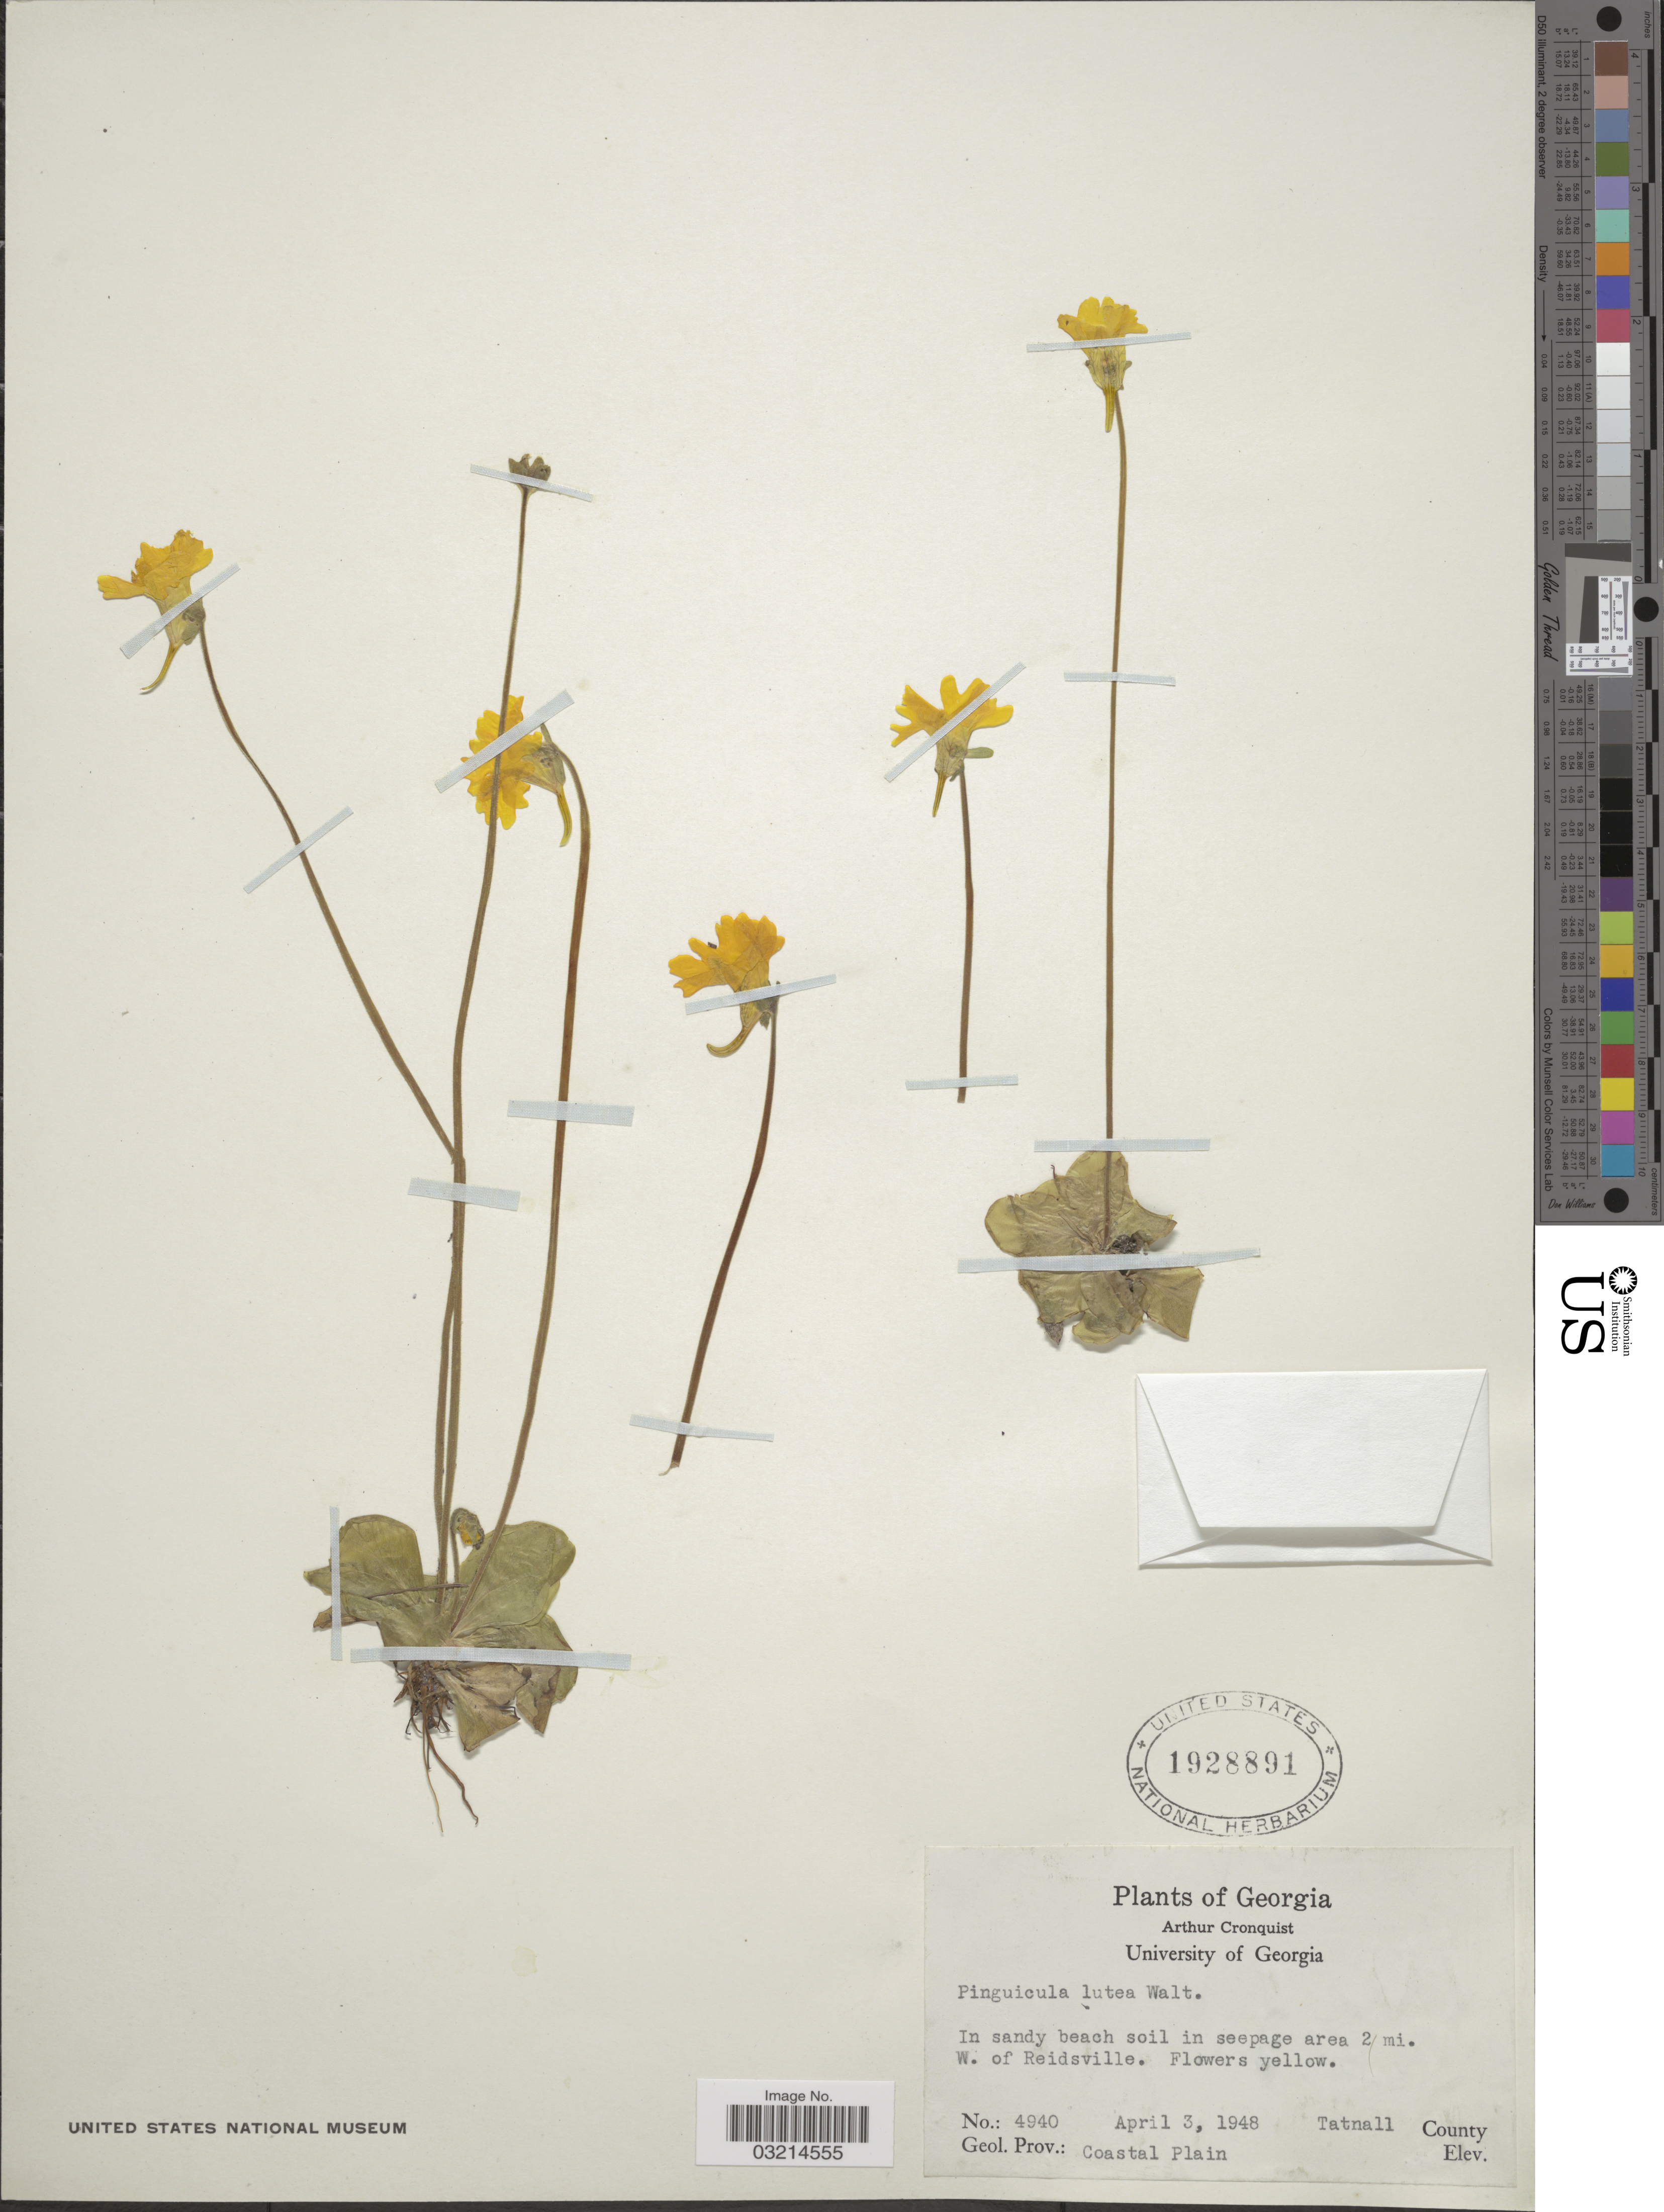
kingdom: Plantae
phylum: Tracheophyta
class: Magnoliopsida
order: Lamiales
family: Lentibulariaceae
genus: Pinguicula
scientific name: Pinguicula lutea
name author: Walter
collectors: A. J. Cronquist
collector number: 4940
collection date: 1948-04-03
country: United States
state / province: Georgia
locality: In sandy beach soil in seepage area 2 mi. W. of Reidsville. Tatnall County, Geol Prov.: Coastal Plain.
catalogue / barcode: US 1928891